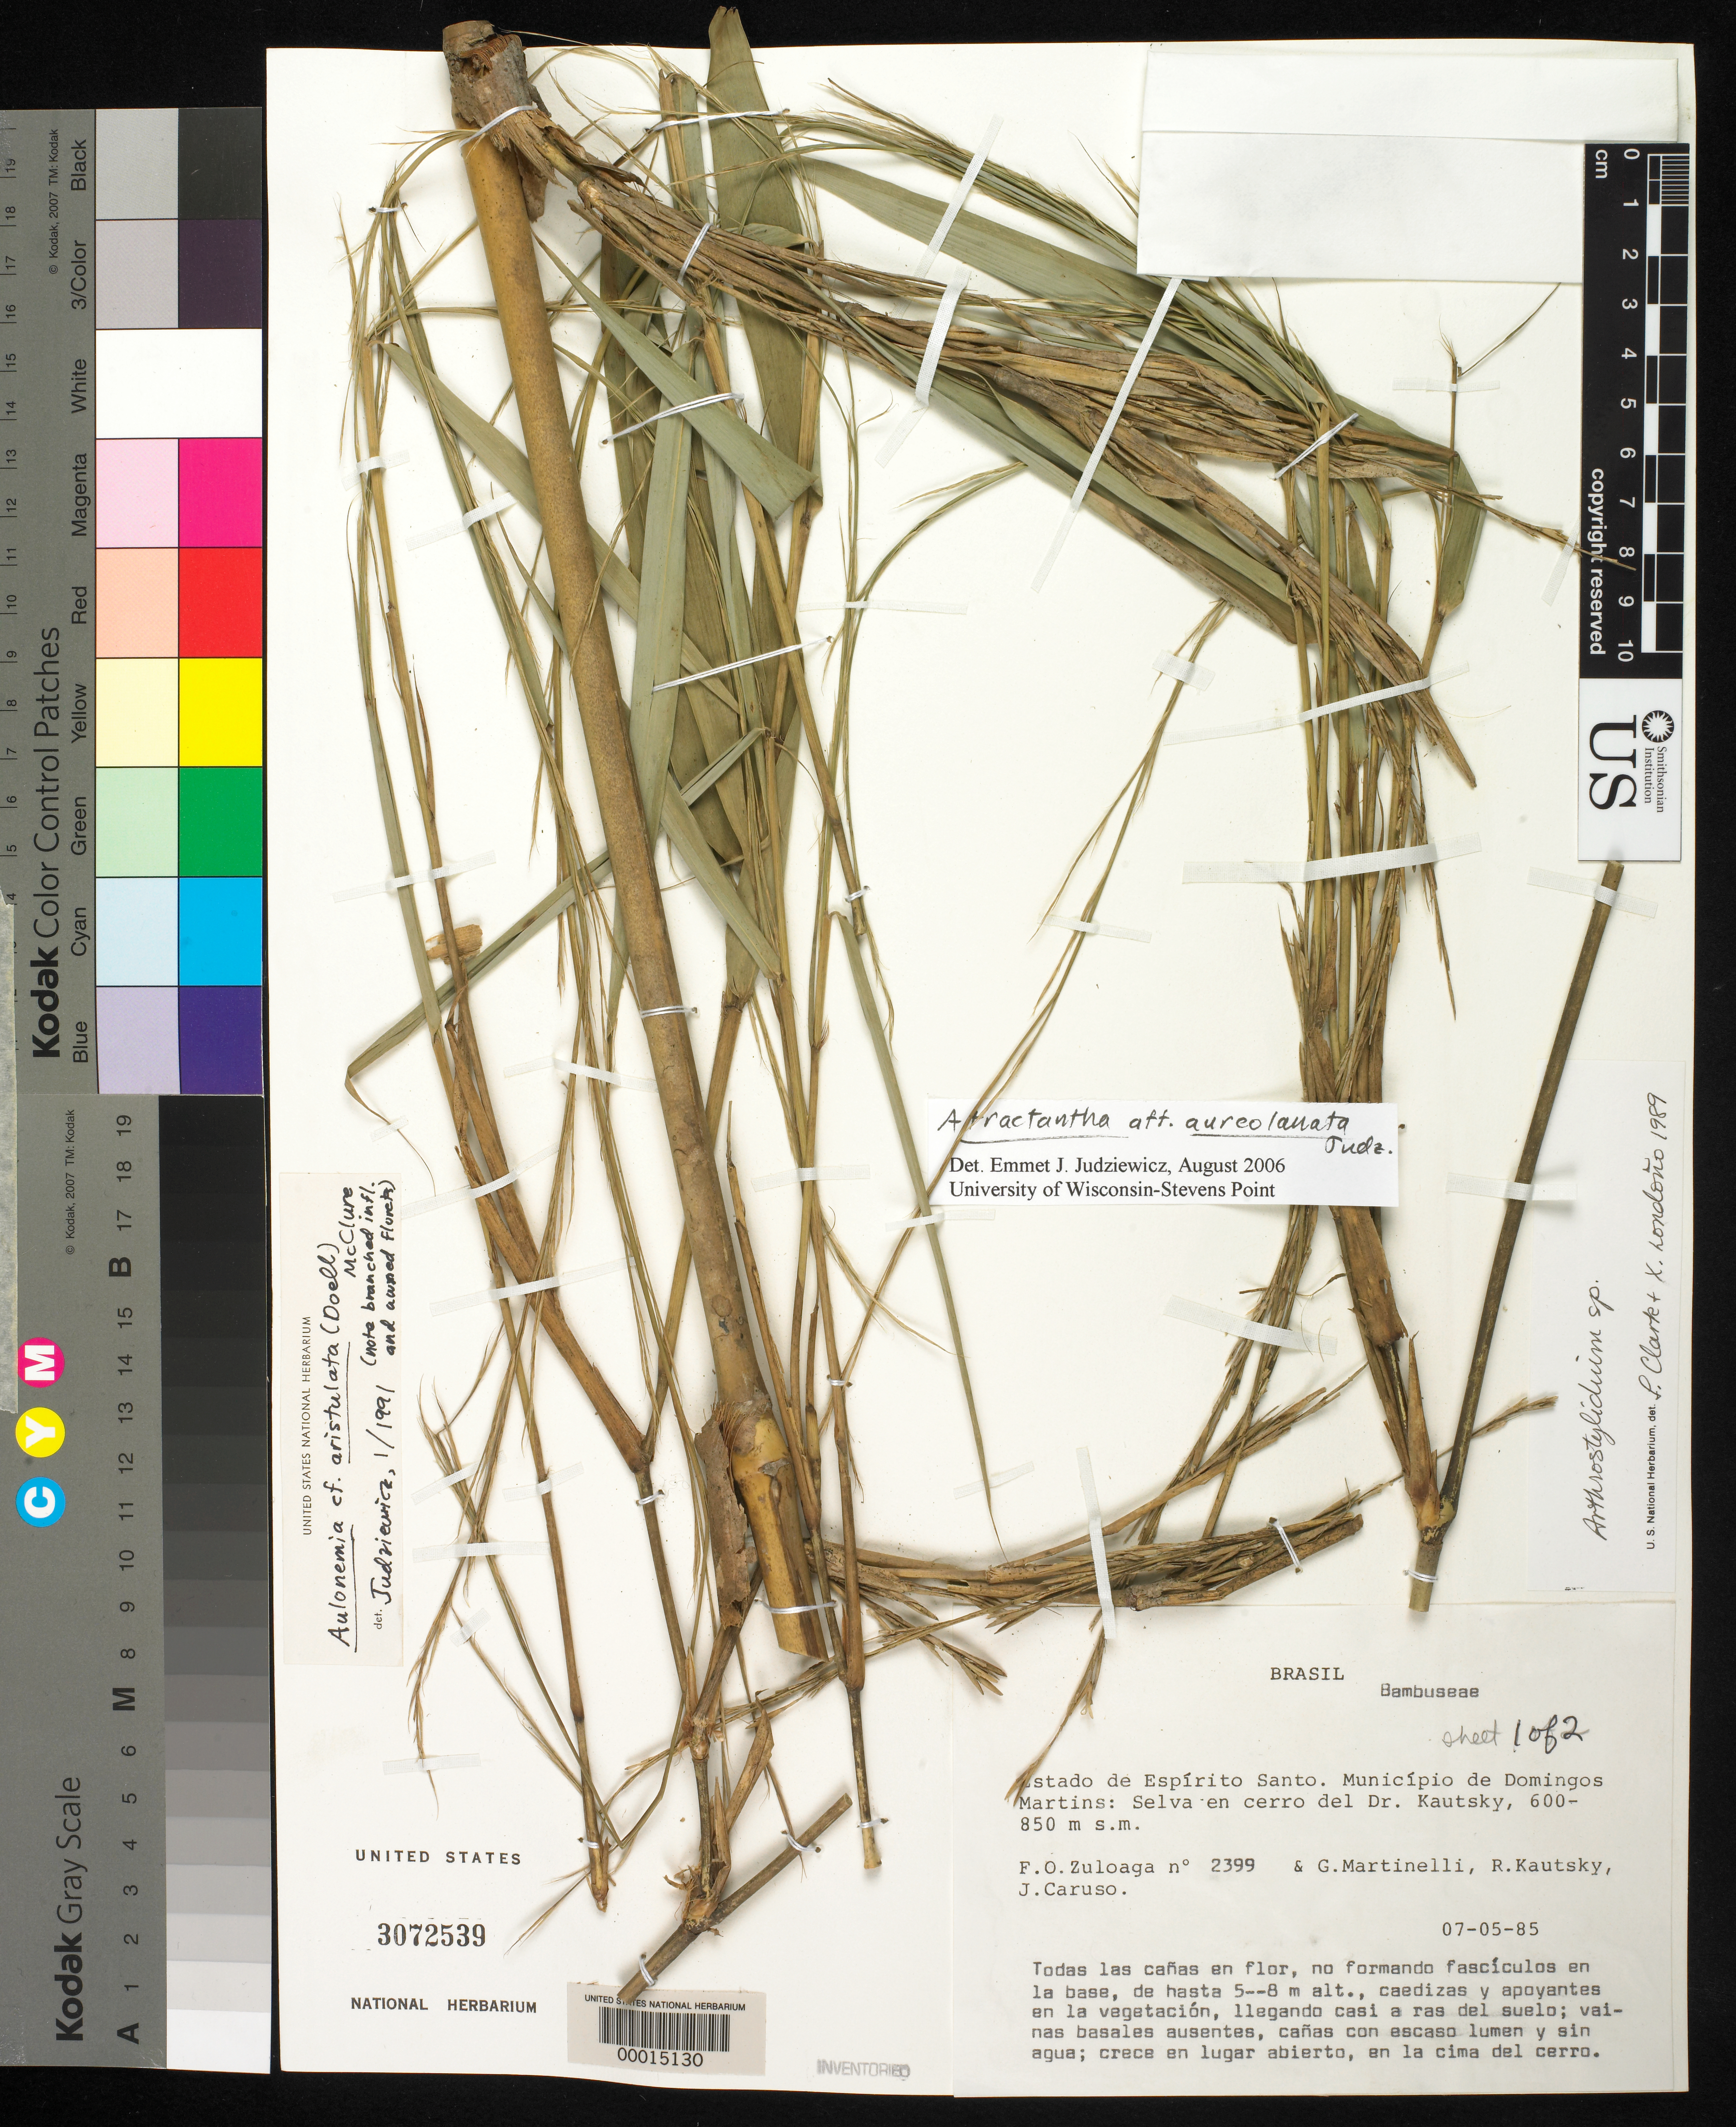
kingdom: Plantae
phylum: Tracheophyta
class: Liliopsida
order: Poales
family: Poaceae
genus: Atractantha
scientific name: Atractantha aureolanata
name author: Judz.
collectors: F. O. Zuloaga, G. Martinelli, R. Kautsky & J. Caruso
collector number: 2399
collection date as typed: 05 Jul 1985 or 07 May 1985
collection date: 1985-05-07 or 1985-07-05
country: Brazil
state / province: Espírito Santo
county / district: Domingos Martins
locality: Forest in cerro of Dr. Kautsky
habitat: Forest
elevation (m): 600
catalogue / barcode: US 3072539